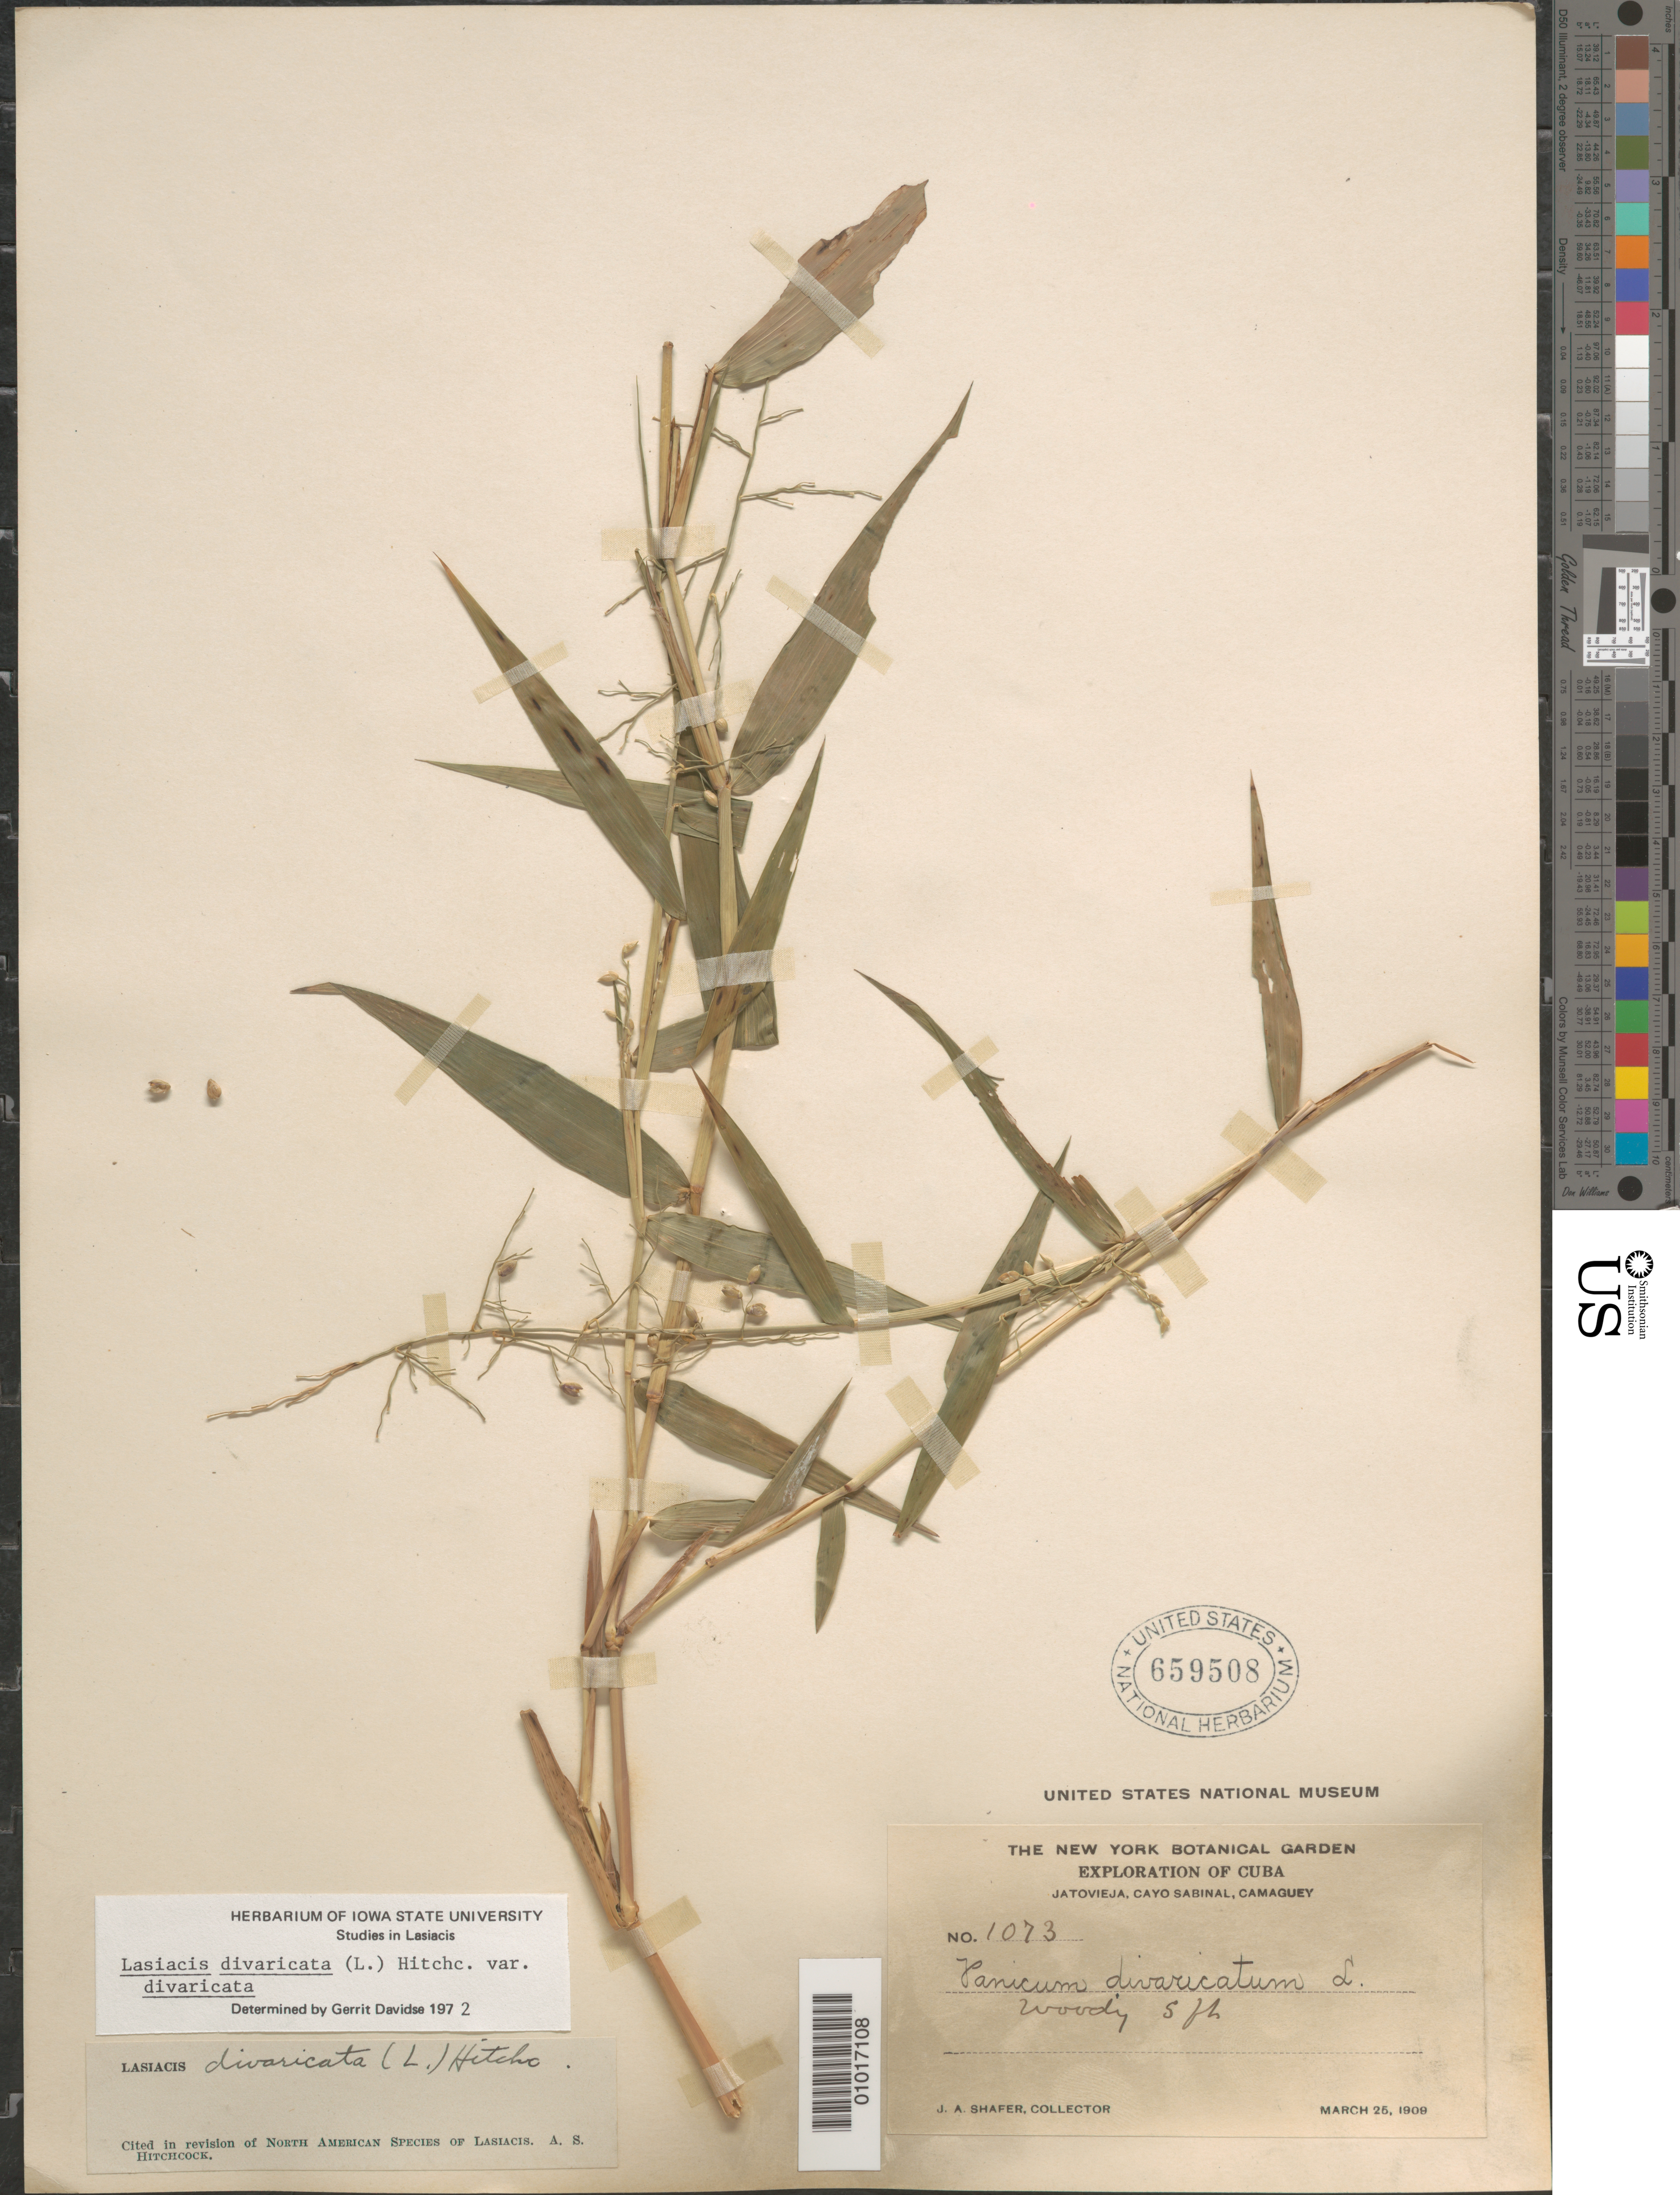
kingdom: Plantae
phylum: Tracheophyta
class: Liliopsida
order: Poales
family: Poaceae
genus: Lasiacis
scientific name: Lasiacis divaricata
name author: (L.) Hitchc.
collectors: J. A. Shafer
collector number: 1073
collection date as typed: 25 Mar 1908 or 25 Mar 1909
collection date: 1908-03-25 or 1909-03-25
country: Cuba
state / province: Camagüey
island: Cuba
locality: Jatovieja, Cayo Sabinal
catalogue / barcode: US 659508